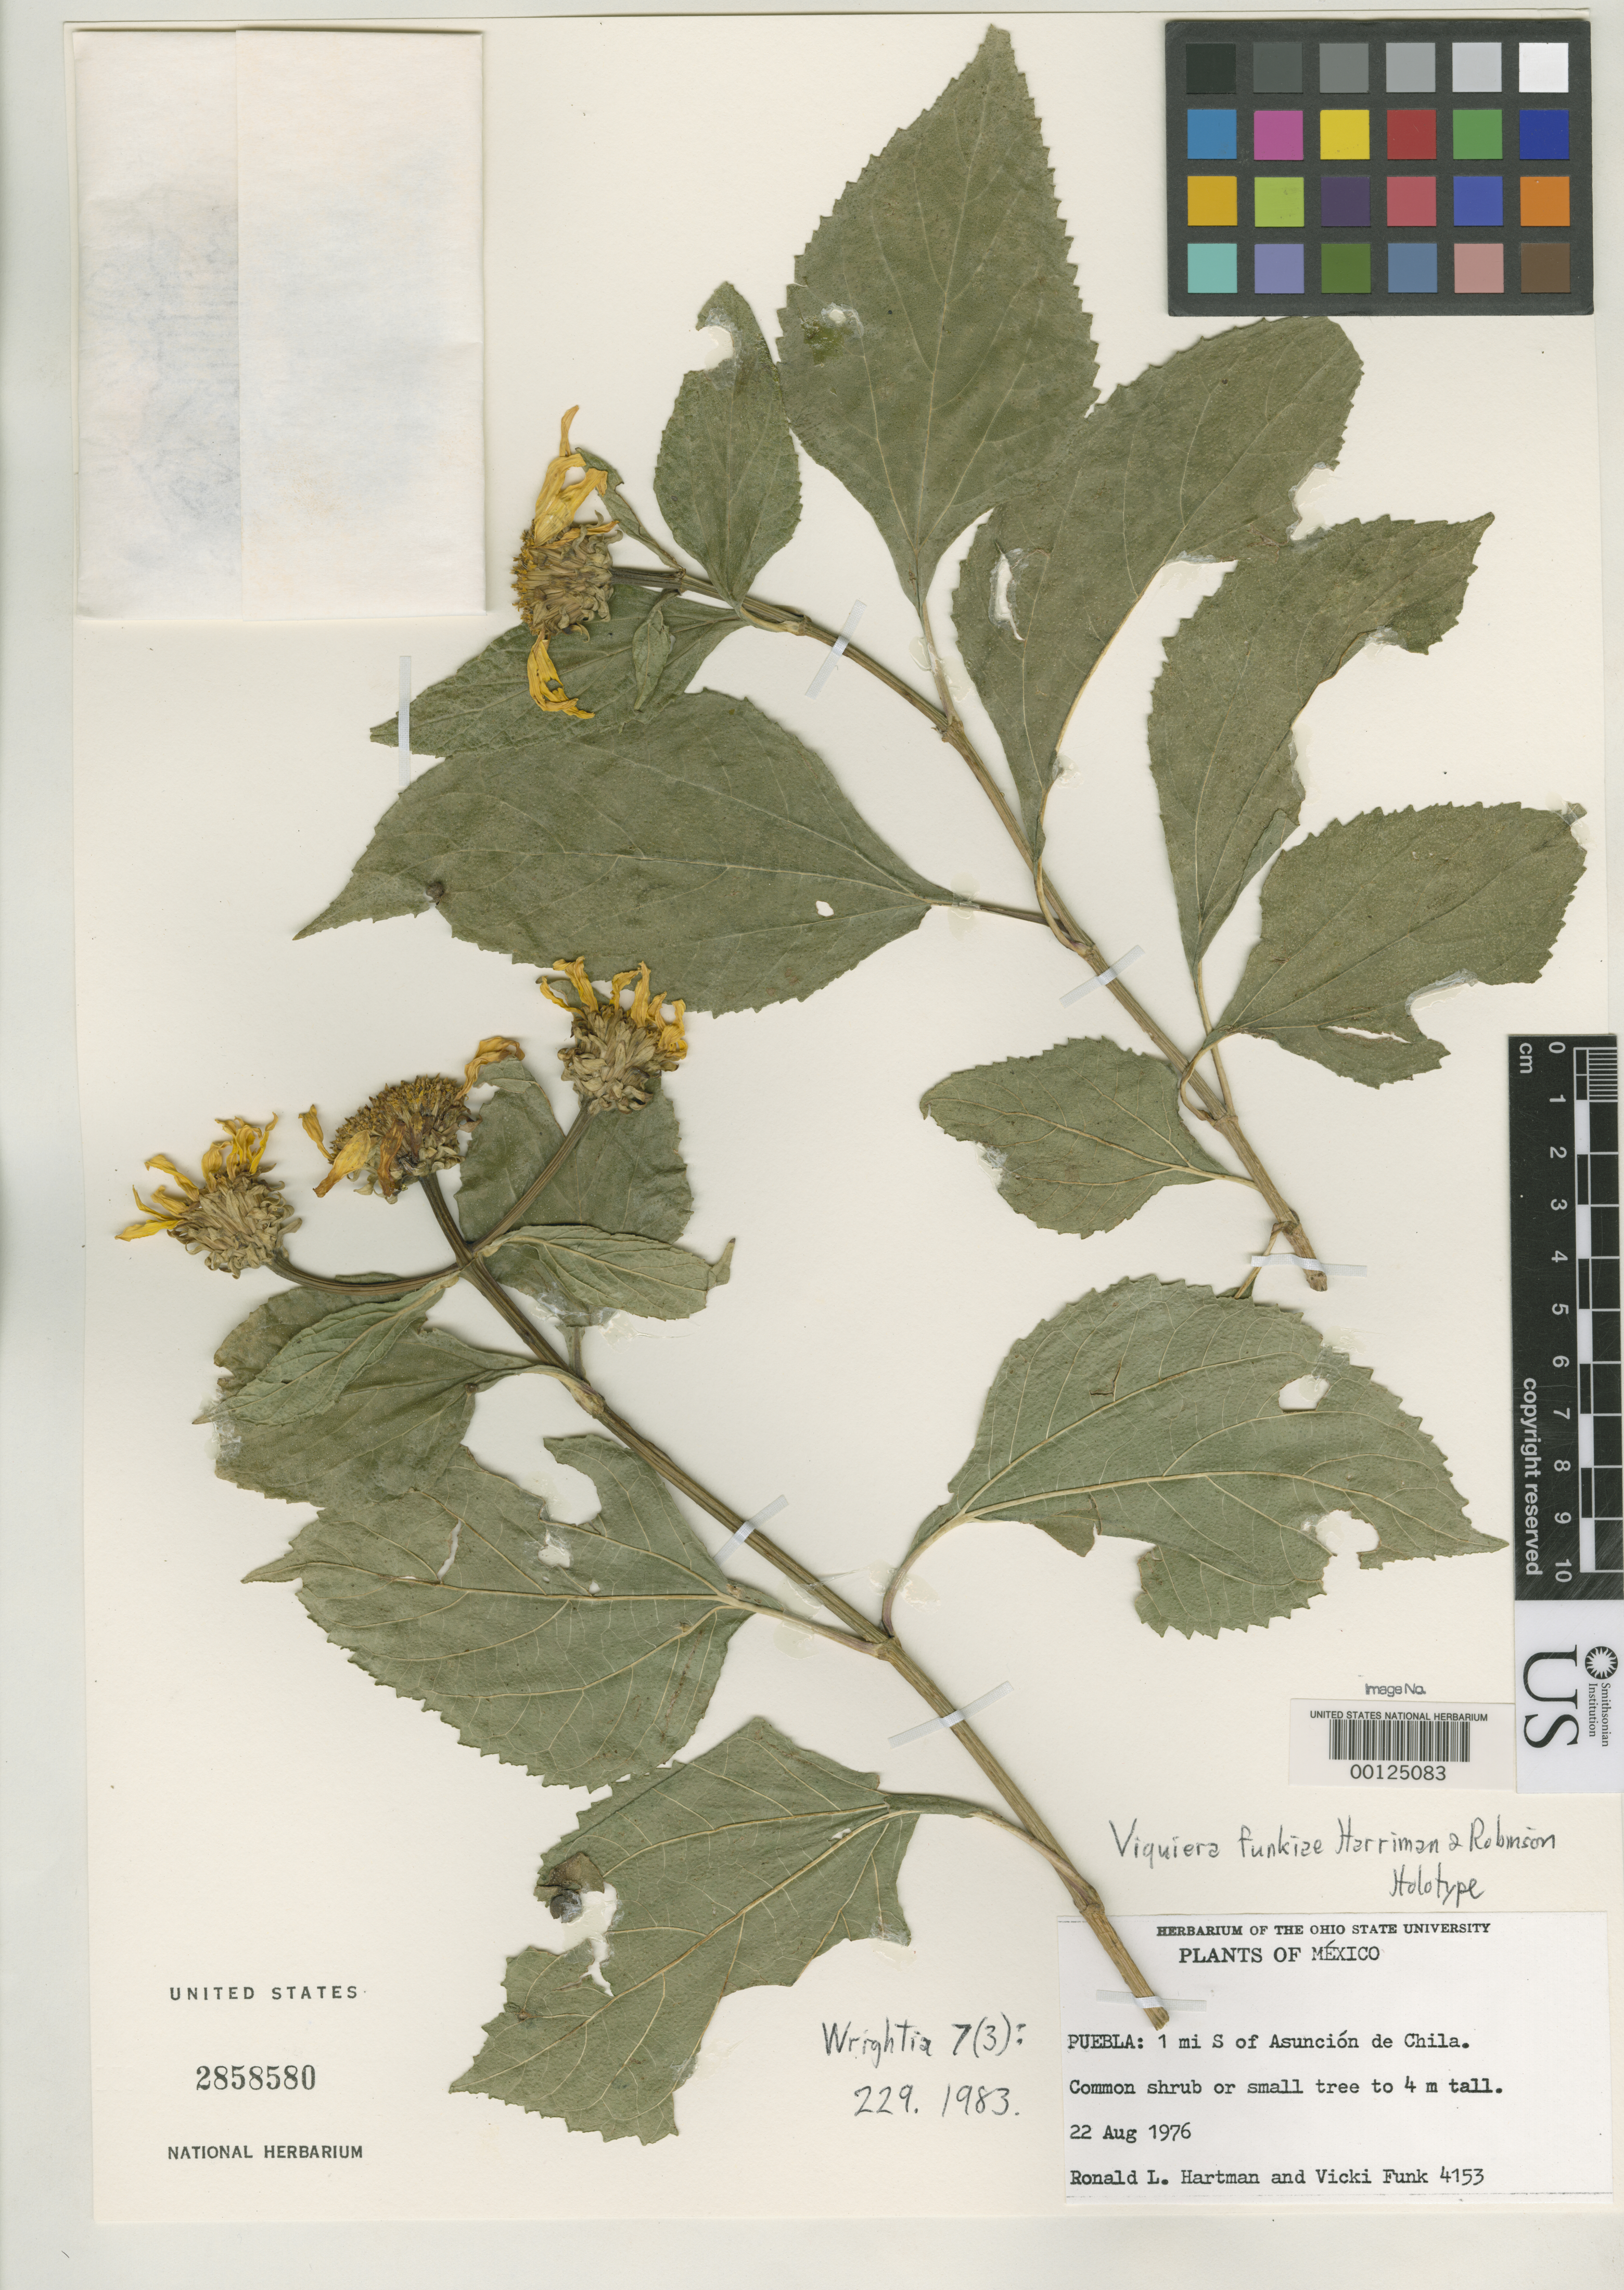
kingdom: Plantae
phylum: Tracheophyta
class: Magnoliopsida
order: Asterales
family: Asteraceae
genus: Viguiera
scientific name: Viguiera funkiae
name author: N.A. Harriman & H. Rob.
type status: Holotype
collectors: R. L. Hartman & V. Funk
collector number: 4153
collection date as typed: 22 Aug 1976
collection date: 1976-08-22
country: Mexico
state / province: Puebla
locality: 1 mi S of Asuncion de Chila.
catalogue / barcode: US 2858580